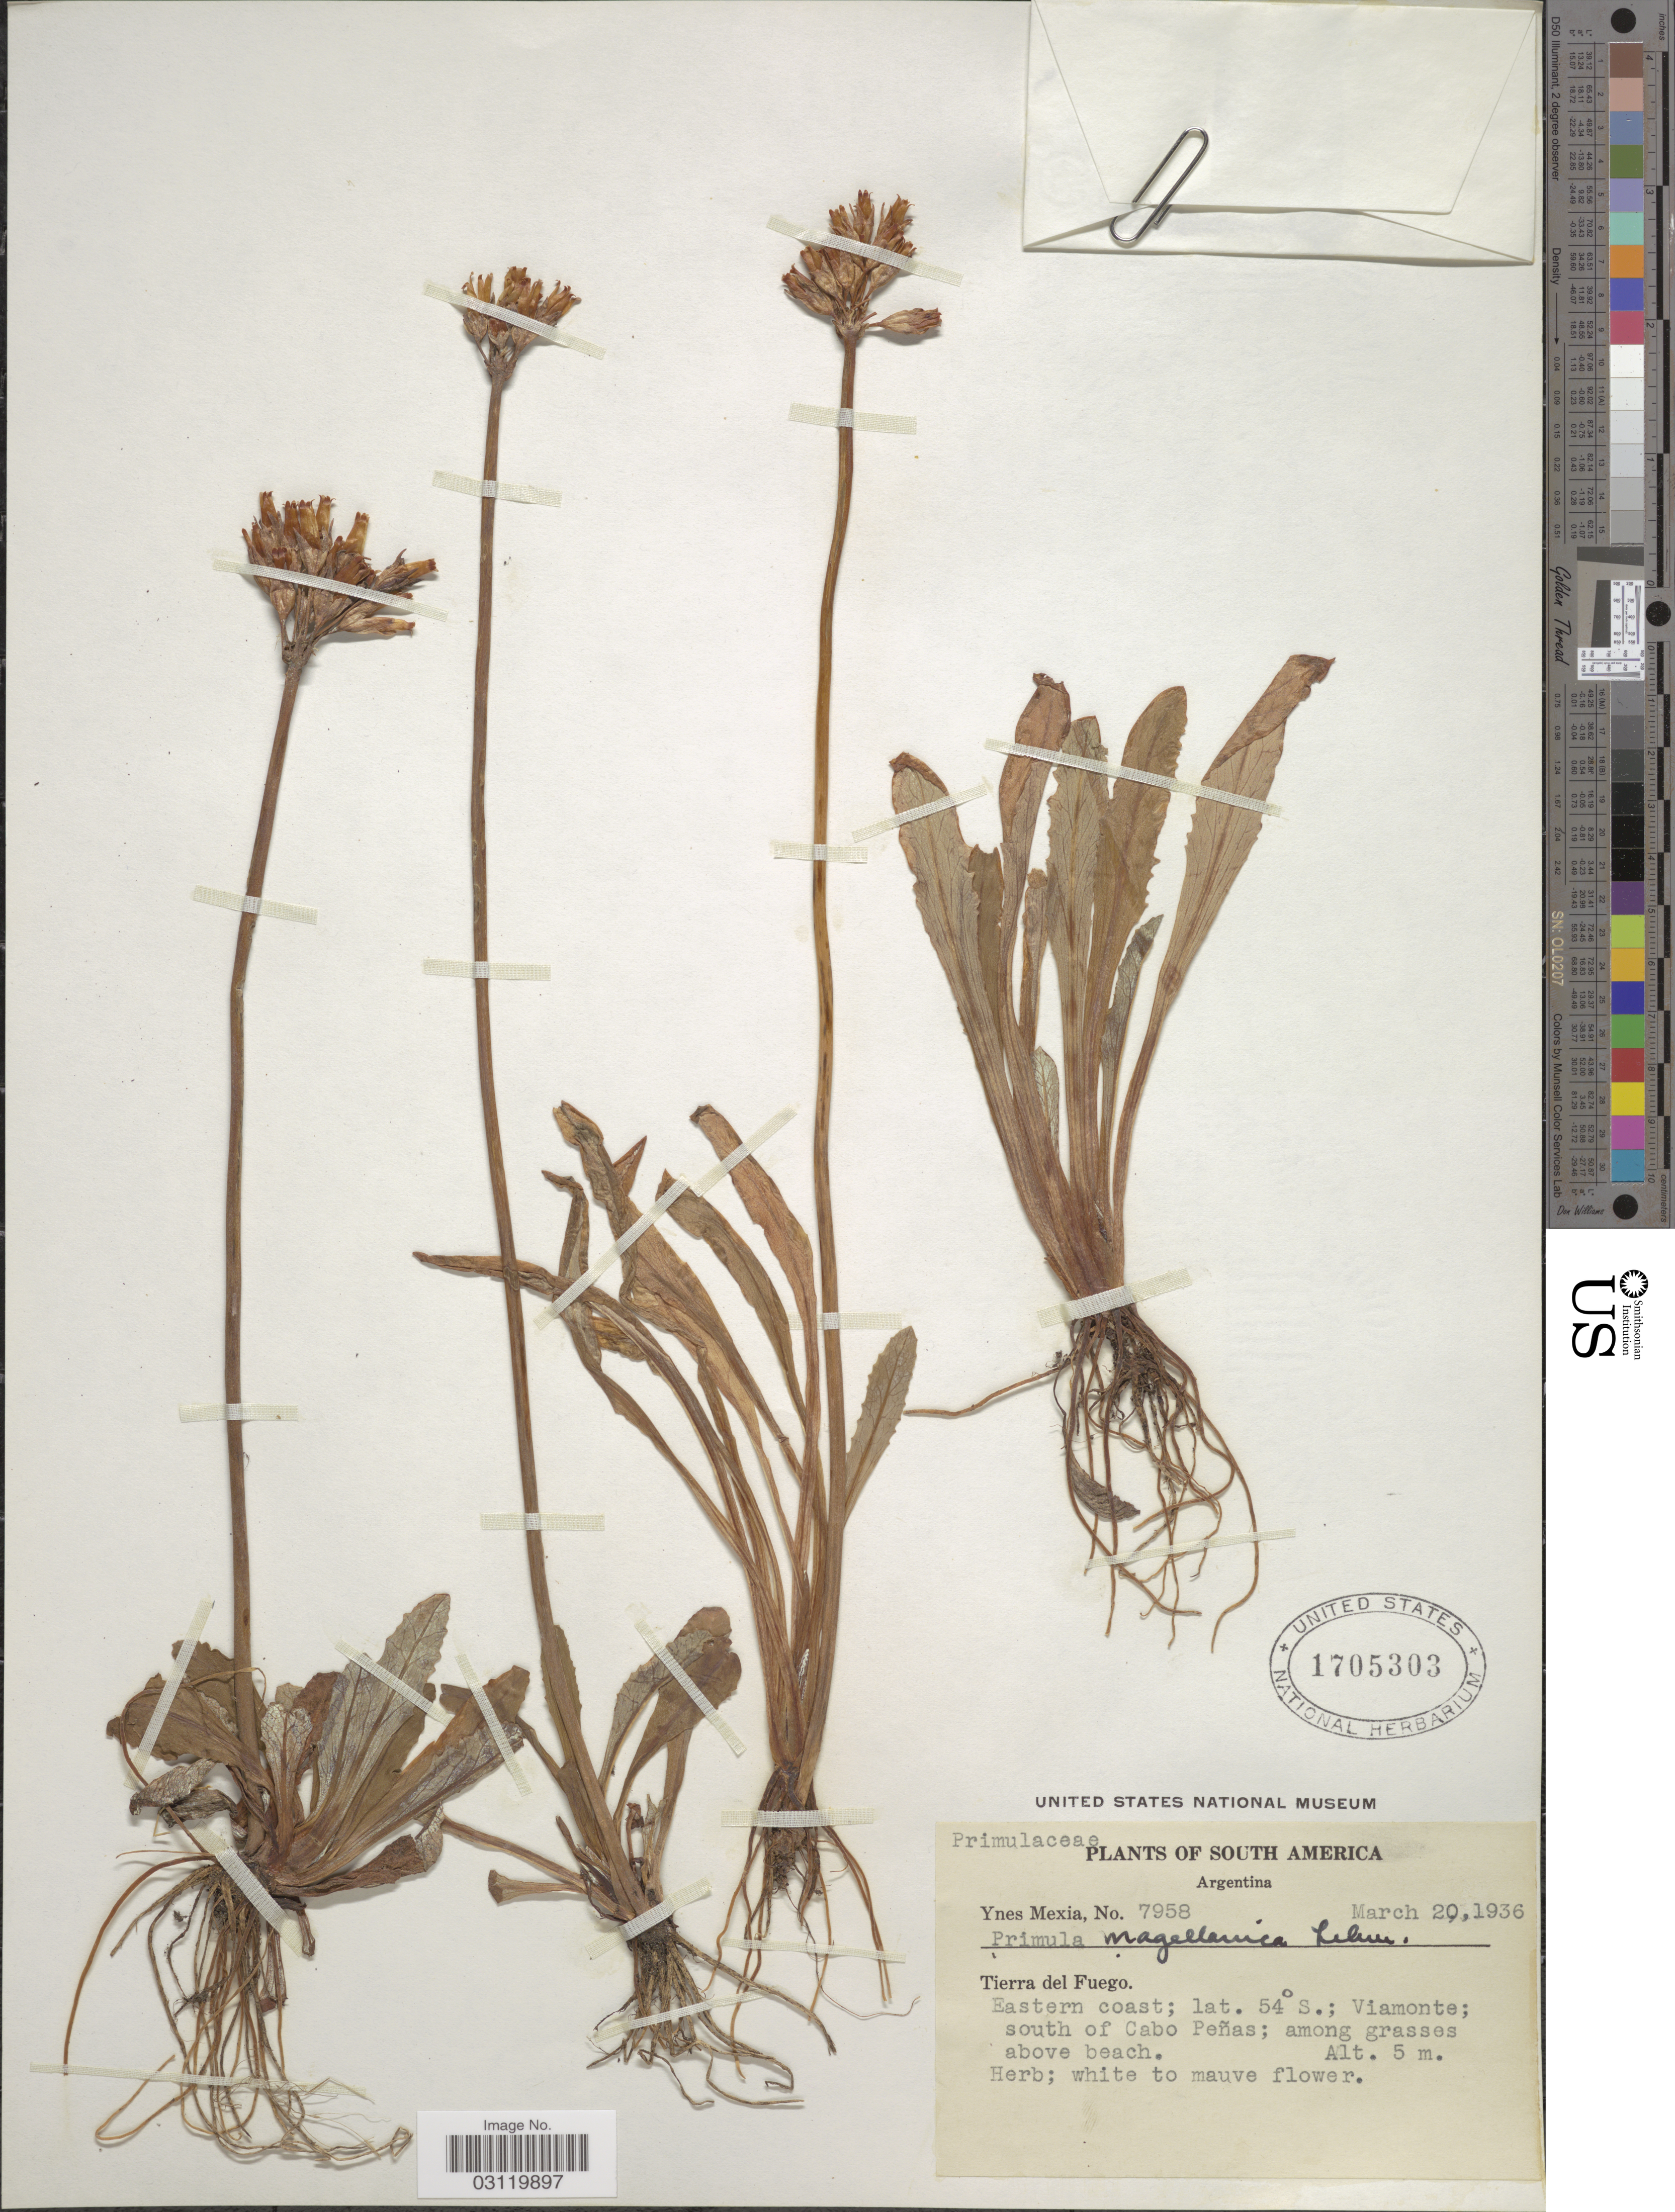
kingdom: Plantae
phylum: Tracheophyta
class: Magnoliopsida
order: Ericales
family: Primulaceae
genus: Primula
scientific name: Primula magellanica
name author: Lehm.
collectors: Y. Mexia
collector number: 7958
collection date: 1936-03-20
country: Argentina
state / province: Tierra del Fuego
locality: Eastern coast; Viamonte; south of Cabo Peñas.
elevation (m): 5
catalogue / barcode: US 1705303